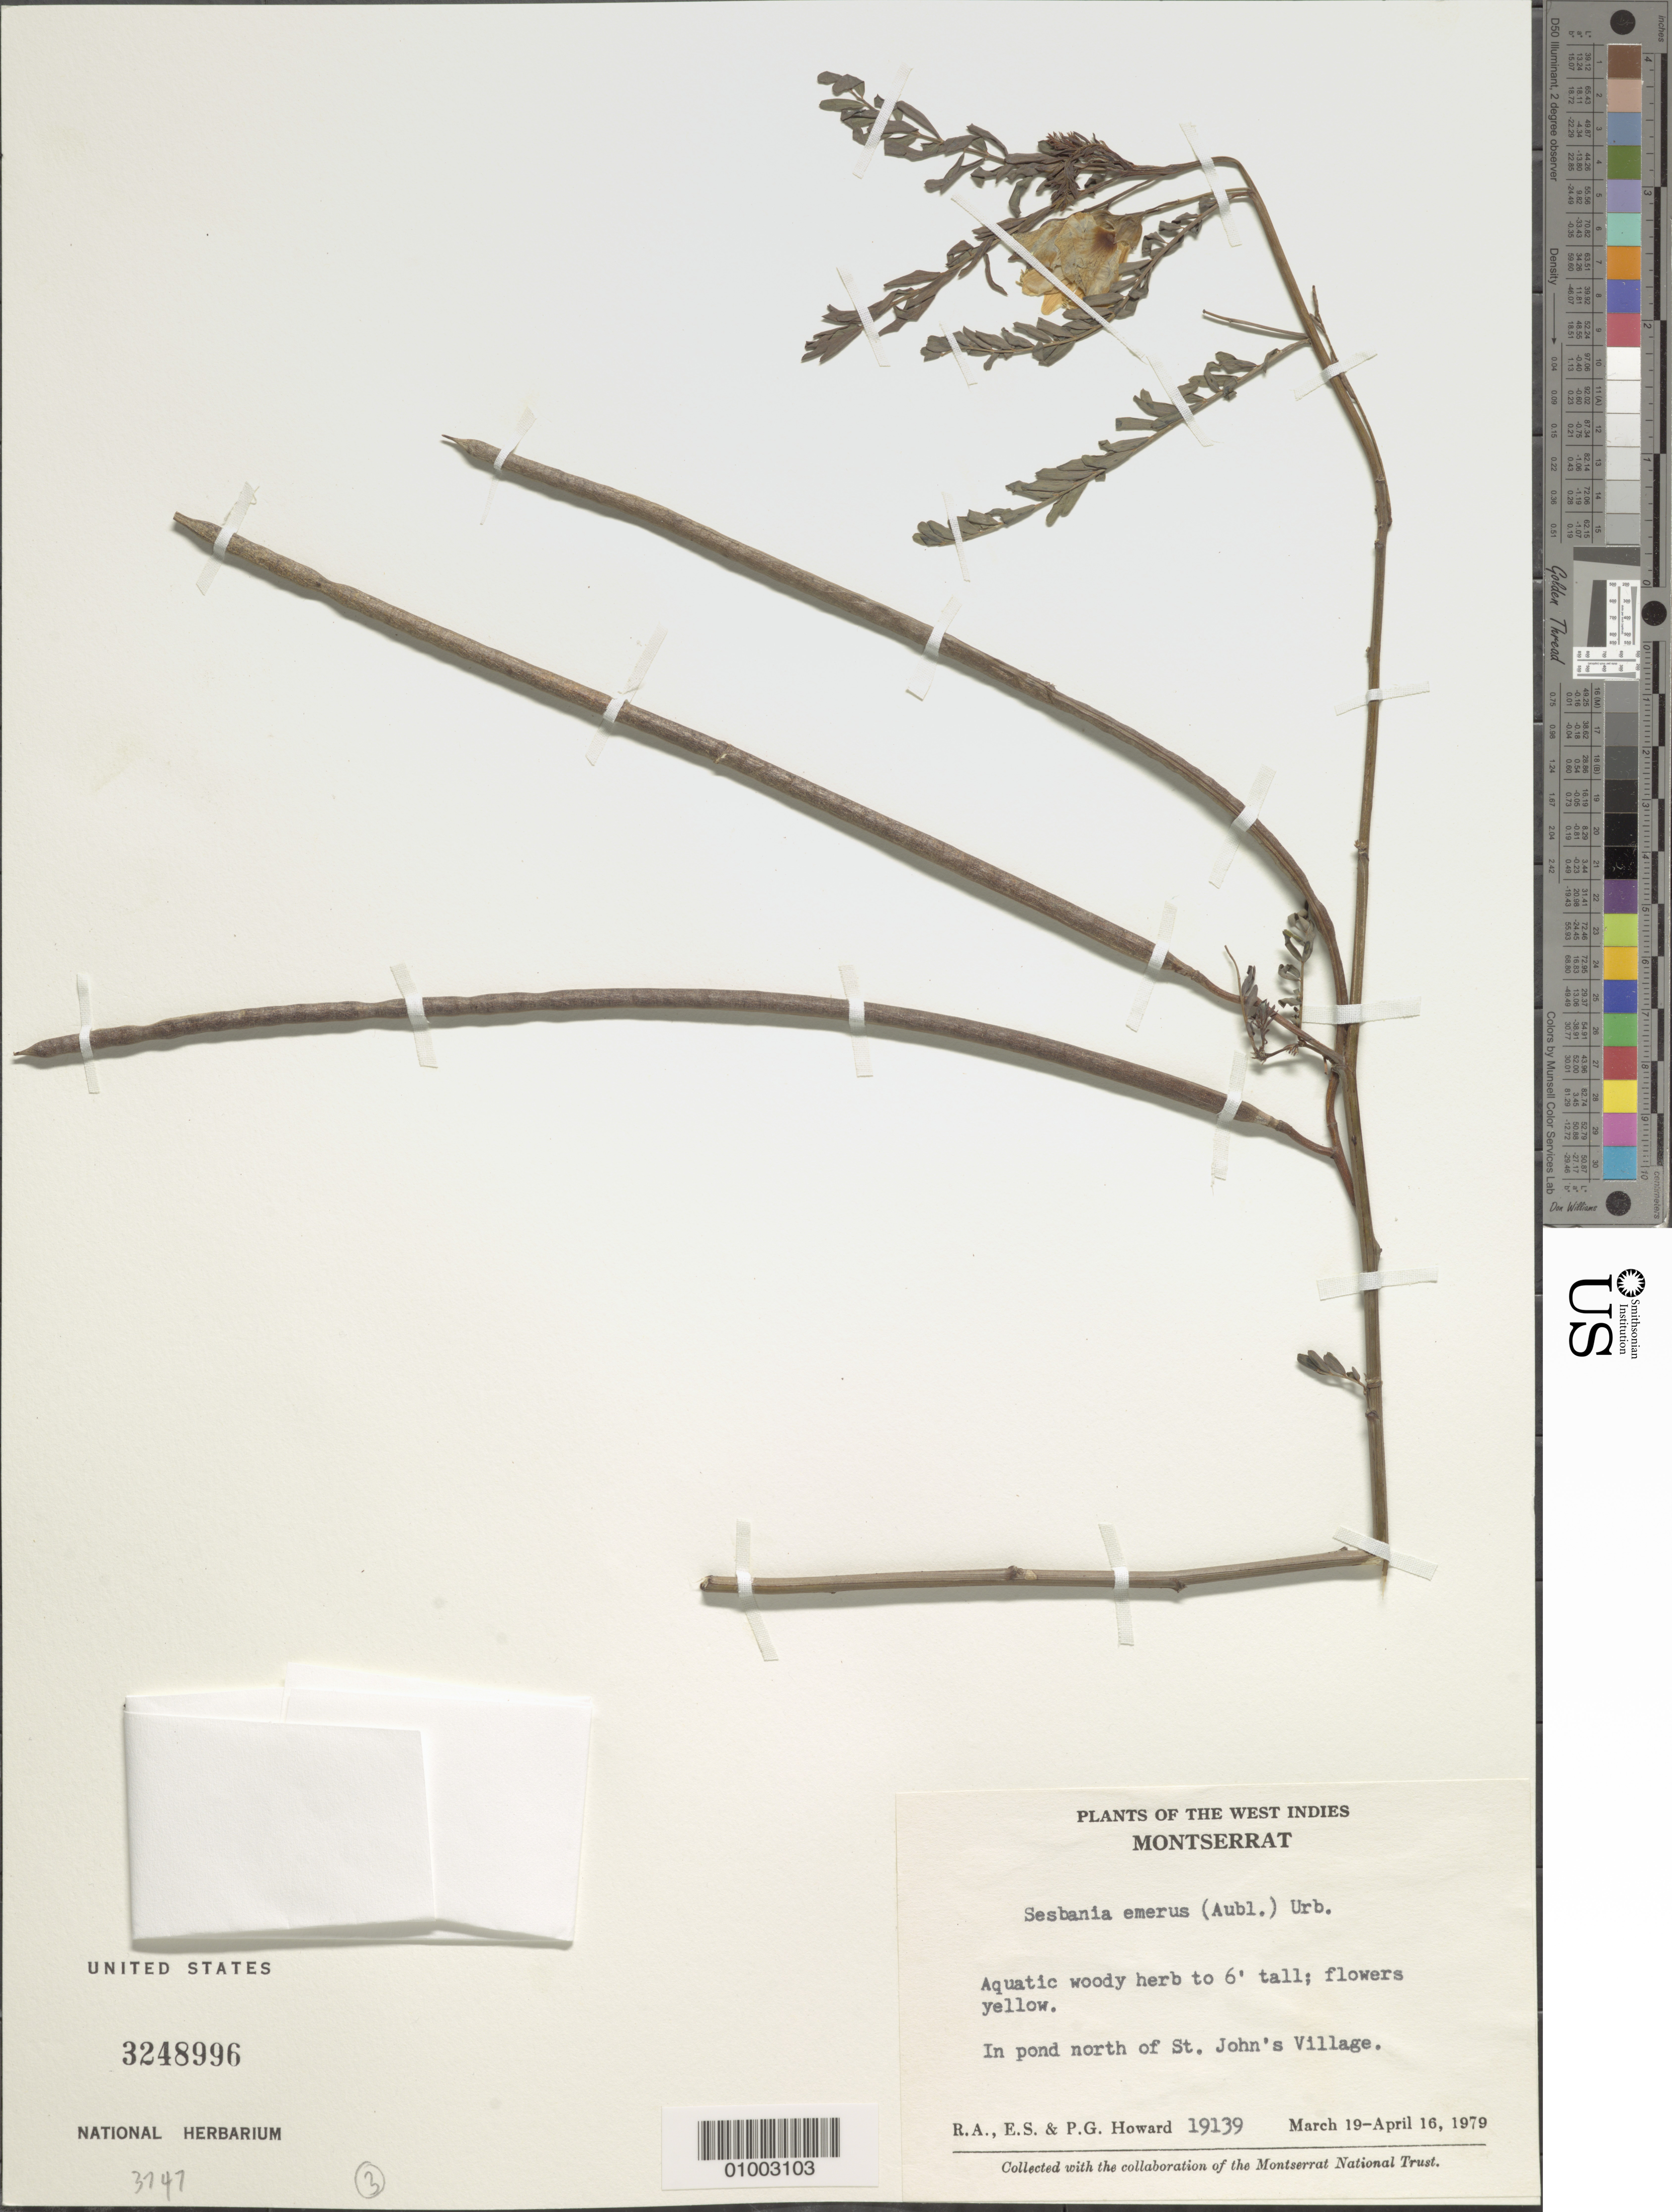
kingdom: Plantae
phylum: Tracheophyta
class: Magnoliopsida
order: Fabales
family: Fabaceae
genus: Sesbania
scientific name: Sesbania emerus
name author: (Aubl.) Urb.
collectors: E. S. Howard, P. Howard & R. A. Howard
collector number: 19139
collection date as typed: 19 Mar 1979 to 16 Apr 1979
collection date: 1979-03-19/1979-04-16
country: Montserrat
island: Montserrat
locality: In pond north of St John's village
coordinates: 0 N, 0 E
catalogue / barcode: US 3248996